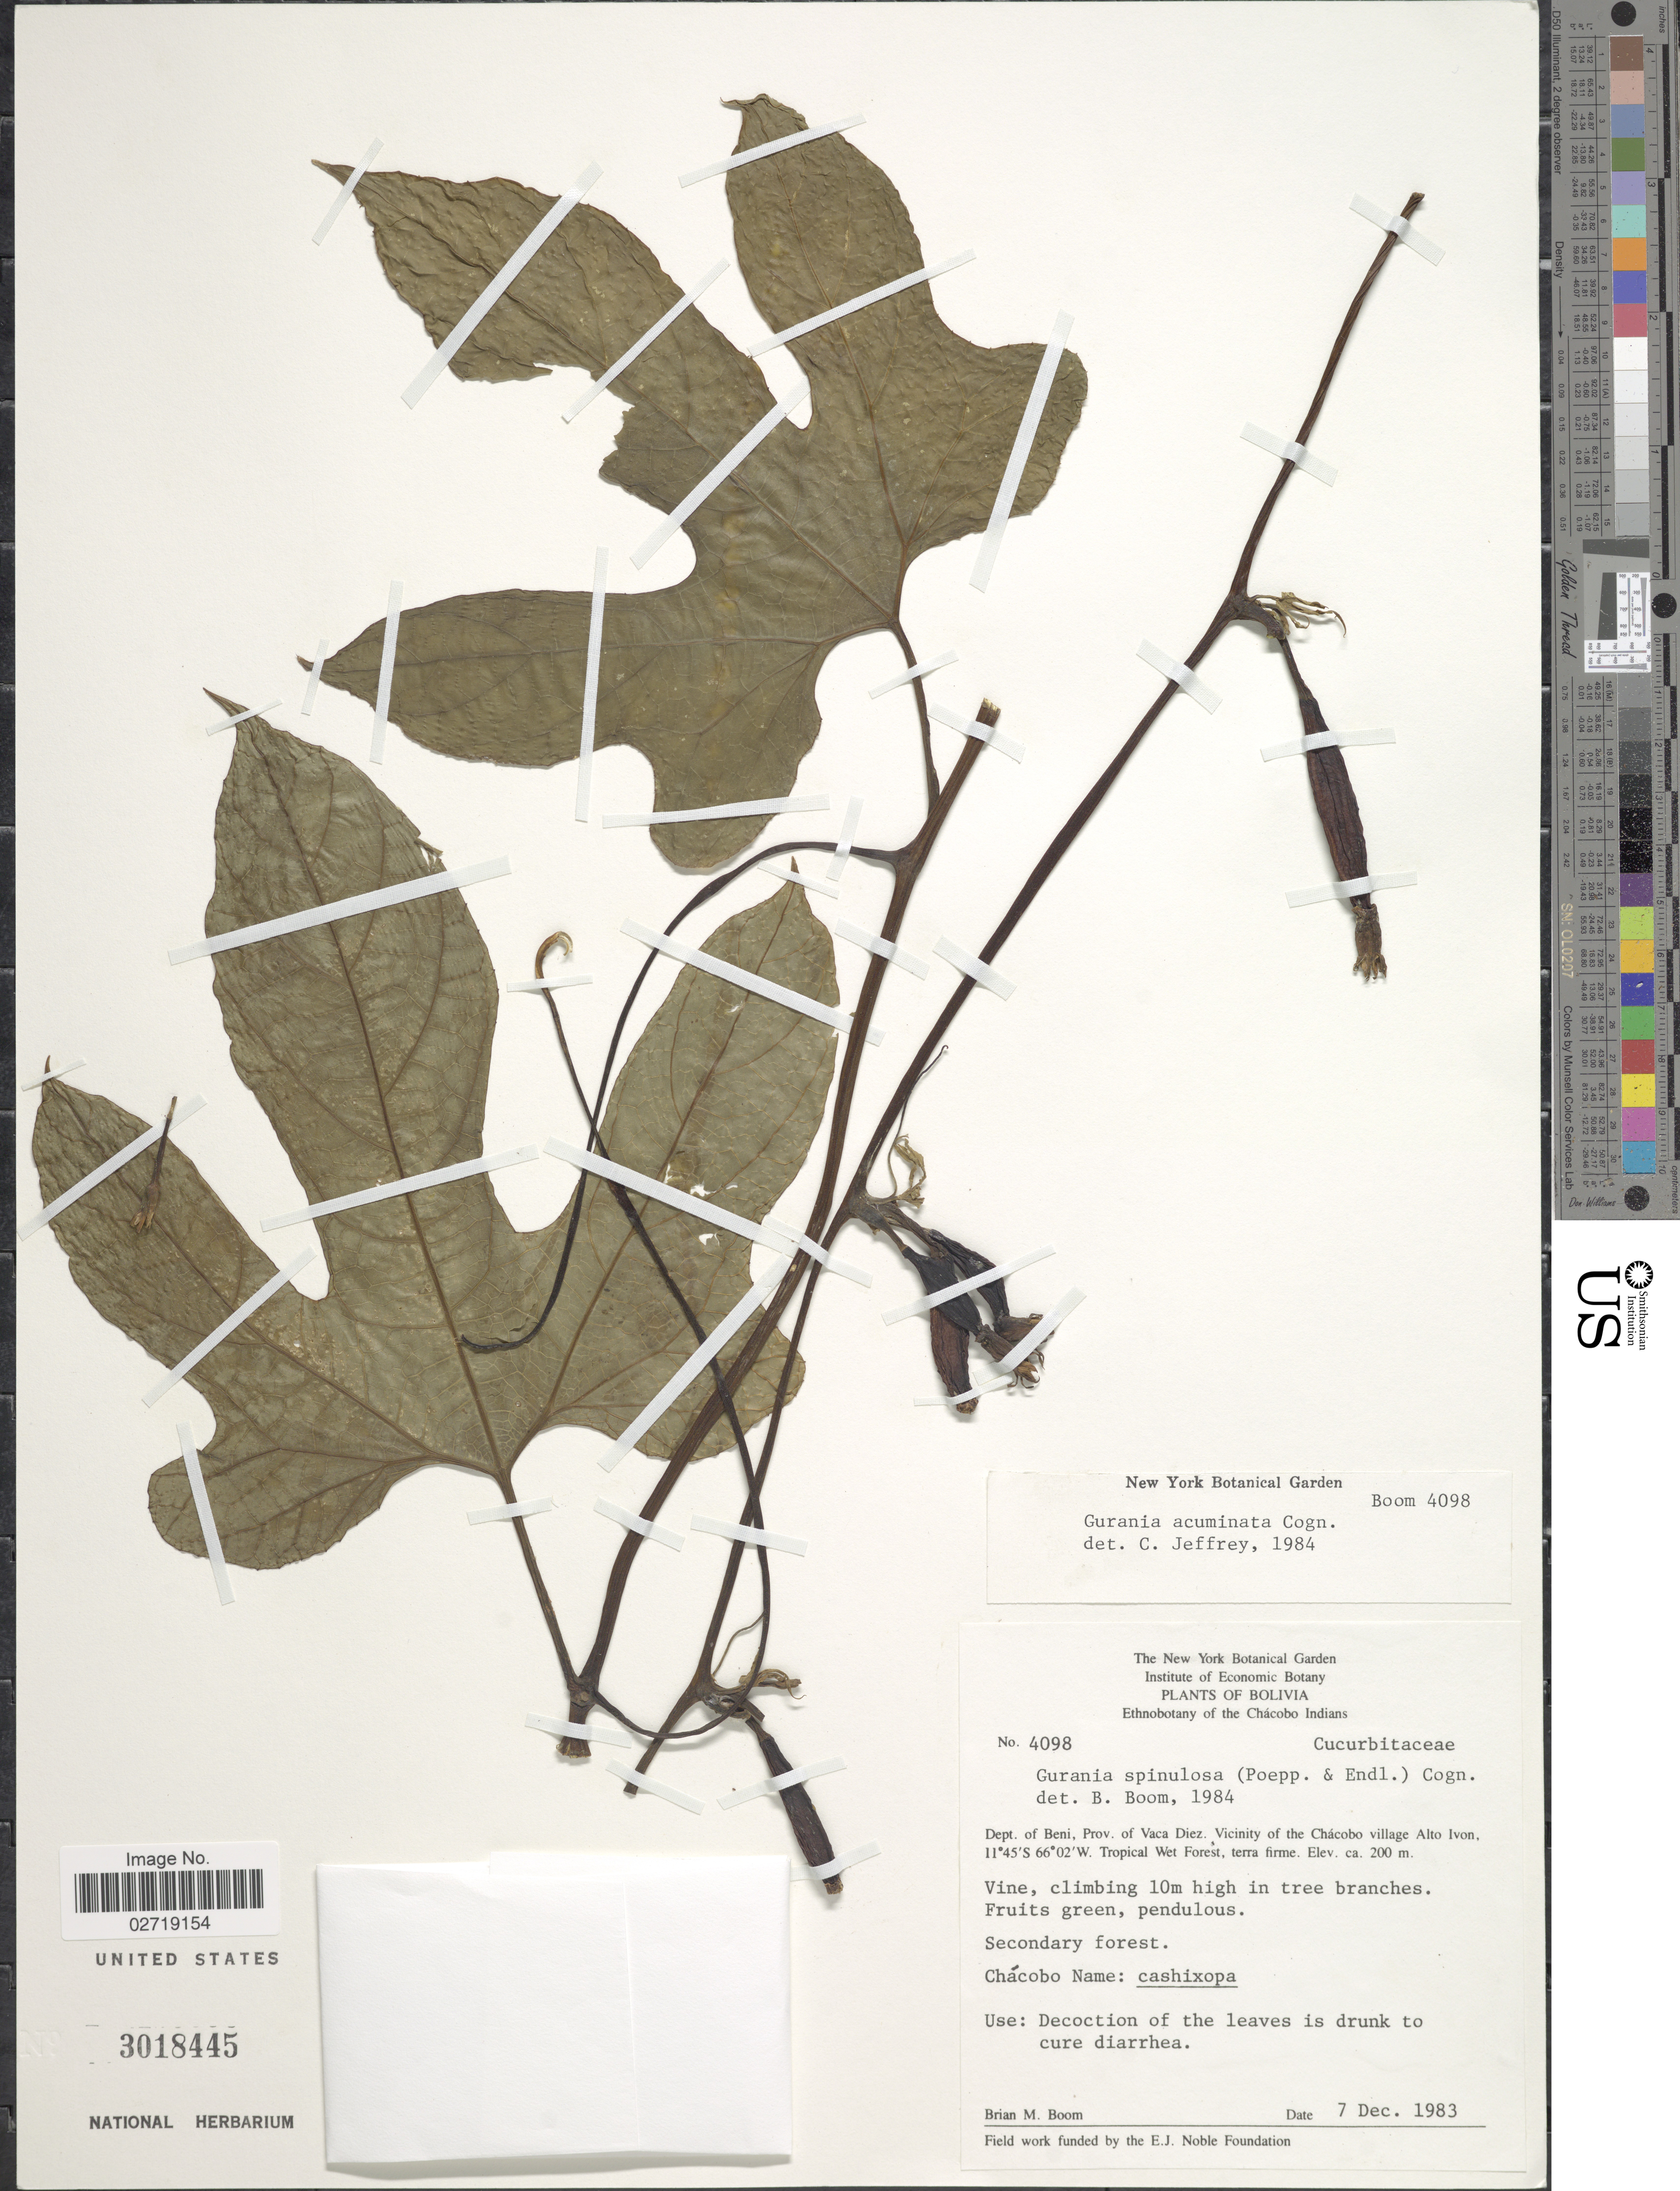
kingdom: Plantae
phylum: Tracheophyta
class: Magnoliopsida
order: Cucurbitales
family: Cucurbitaceae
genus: Gurania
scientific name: Gurania acuminata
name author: Cogn.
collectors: B. M. Boom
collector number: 4098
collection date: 1983-12-07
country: Bolivia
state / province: Beni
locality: Prov. of Vaca Diez. Vicinity of the Chacobo village Alto Ivon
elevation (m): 200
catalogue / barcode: US 3018445